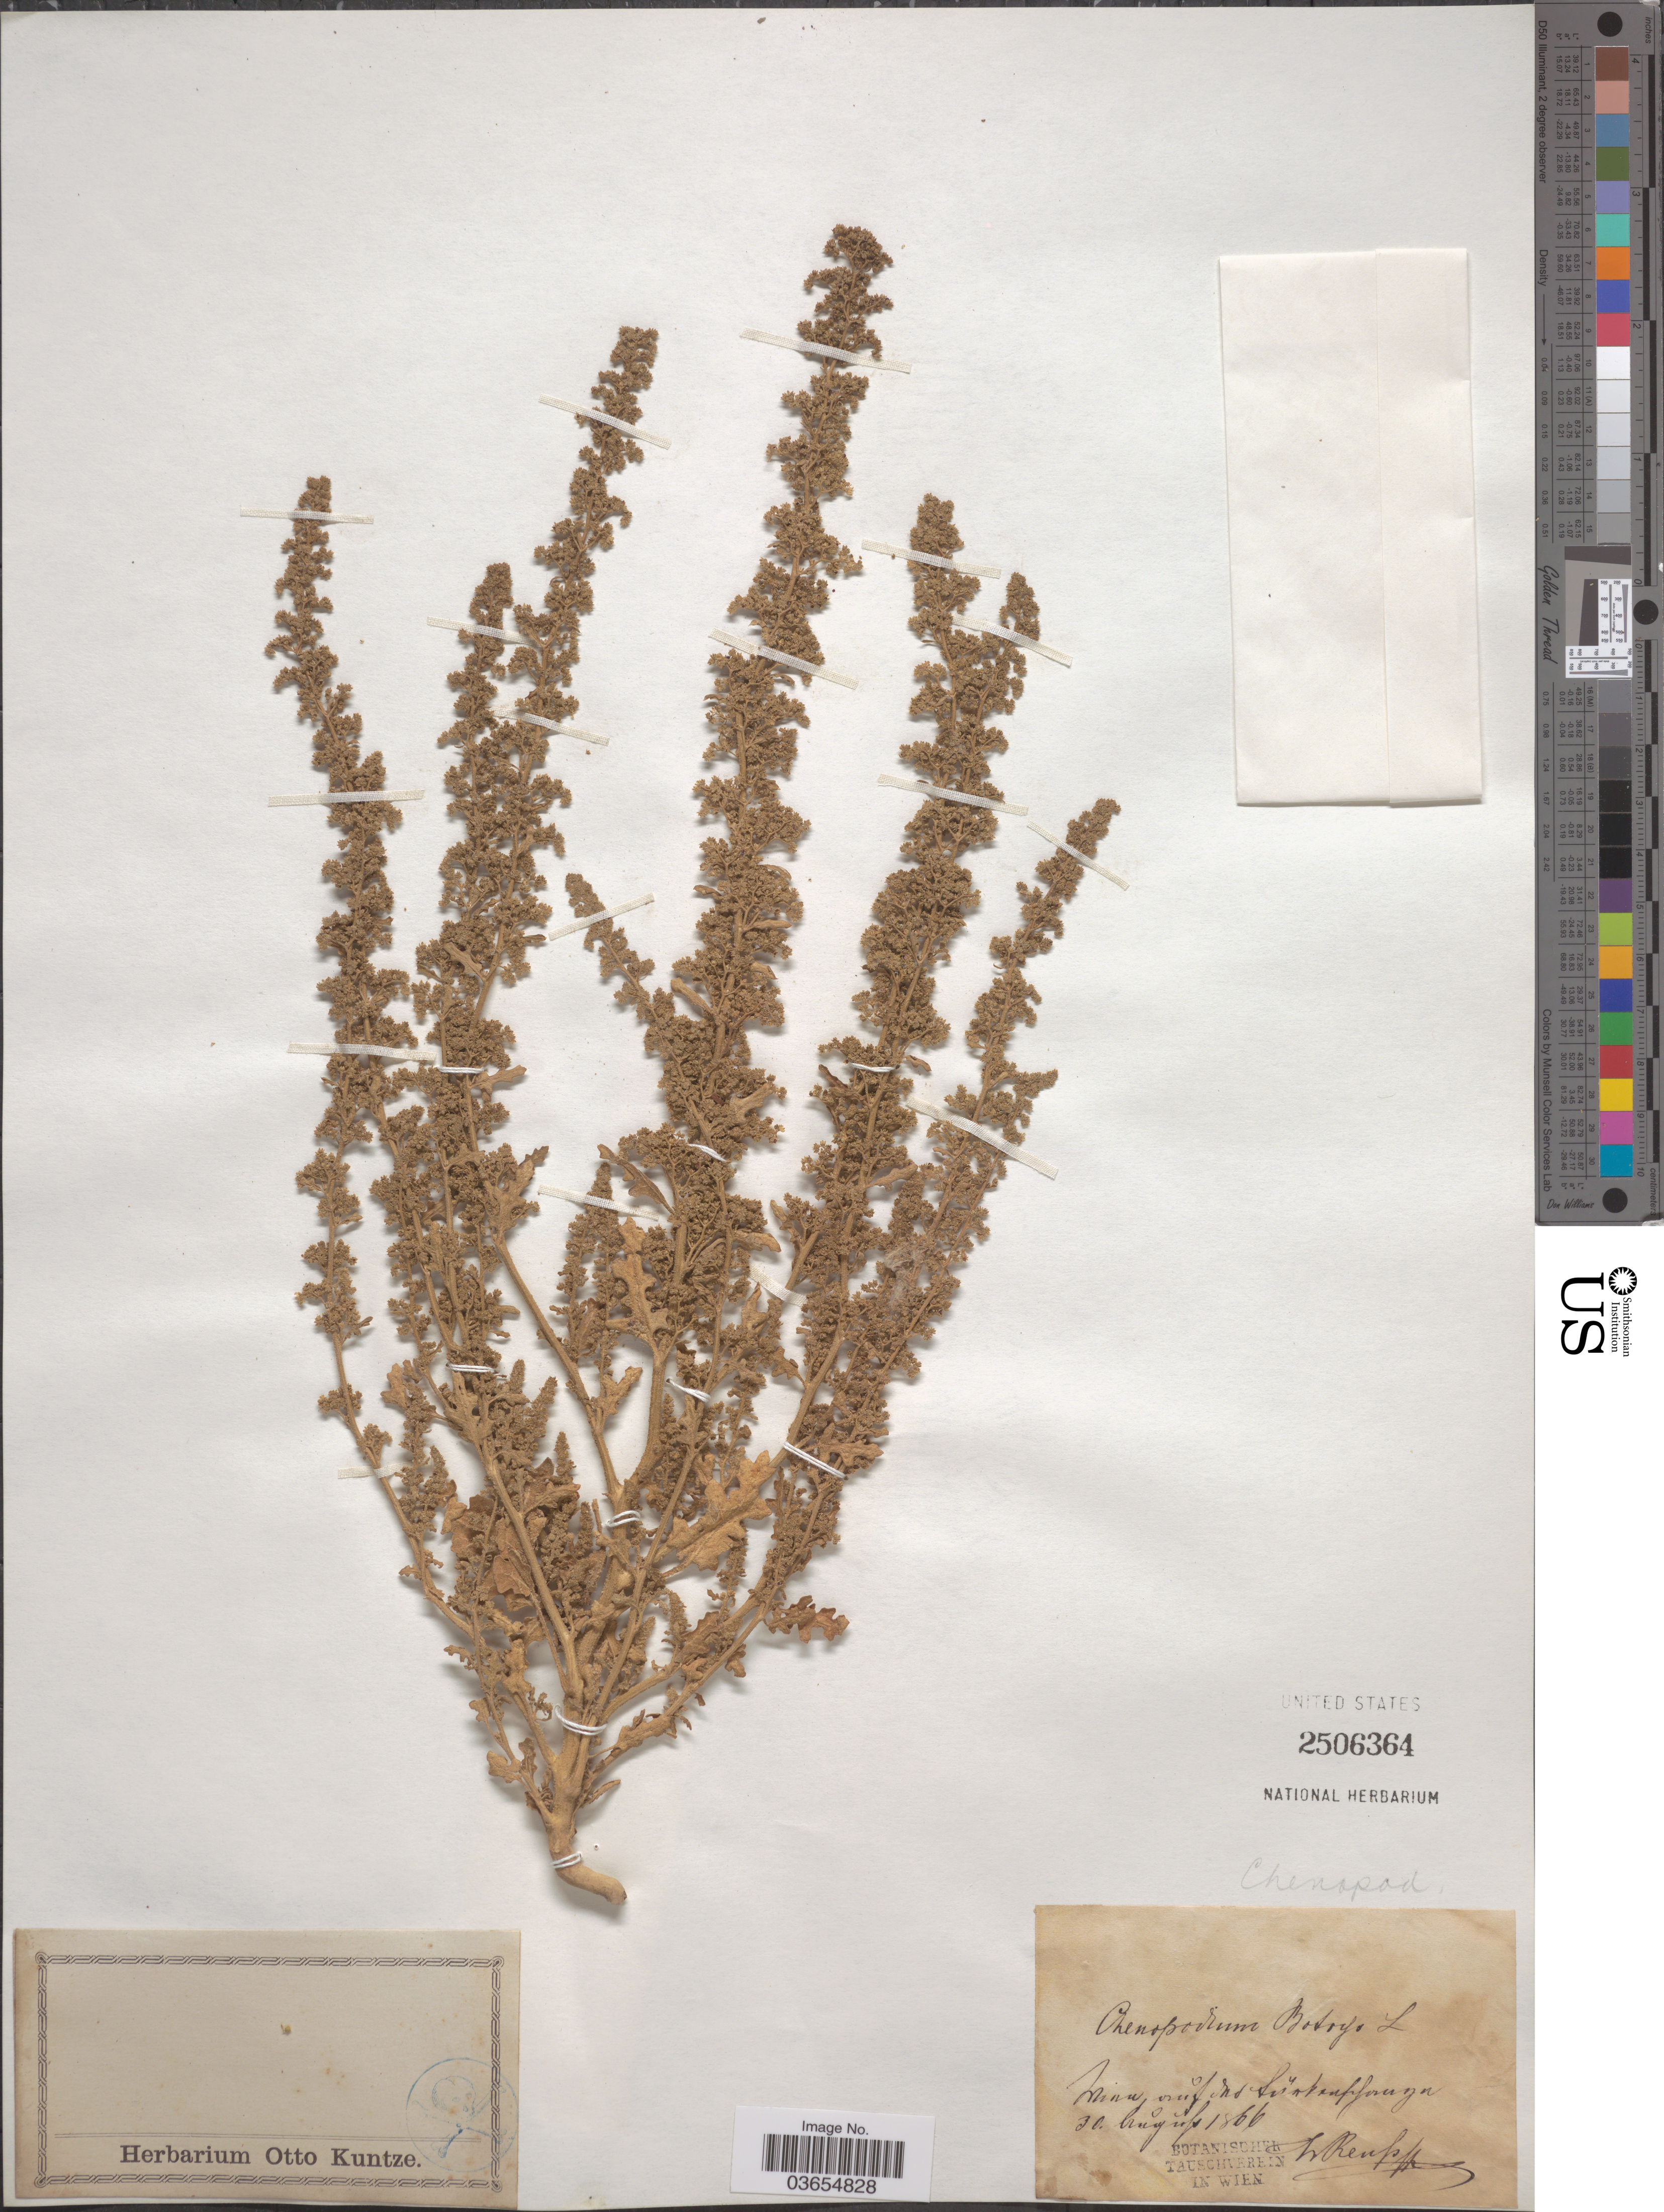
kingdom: Plantae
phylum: Tracheophyta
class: Magnoliopsida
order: Caryophyllales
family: Amaranthaceae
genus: Chenopodium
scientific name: Chenopodium botrys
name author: L.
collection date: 1866-08-30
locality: Mia auf Ind Sünkanfforagu. [interpreted]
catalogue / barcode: US 2506364